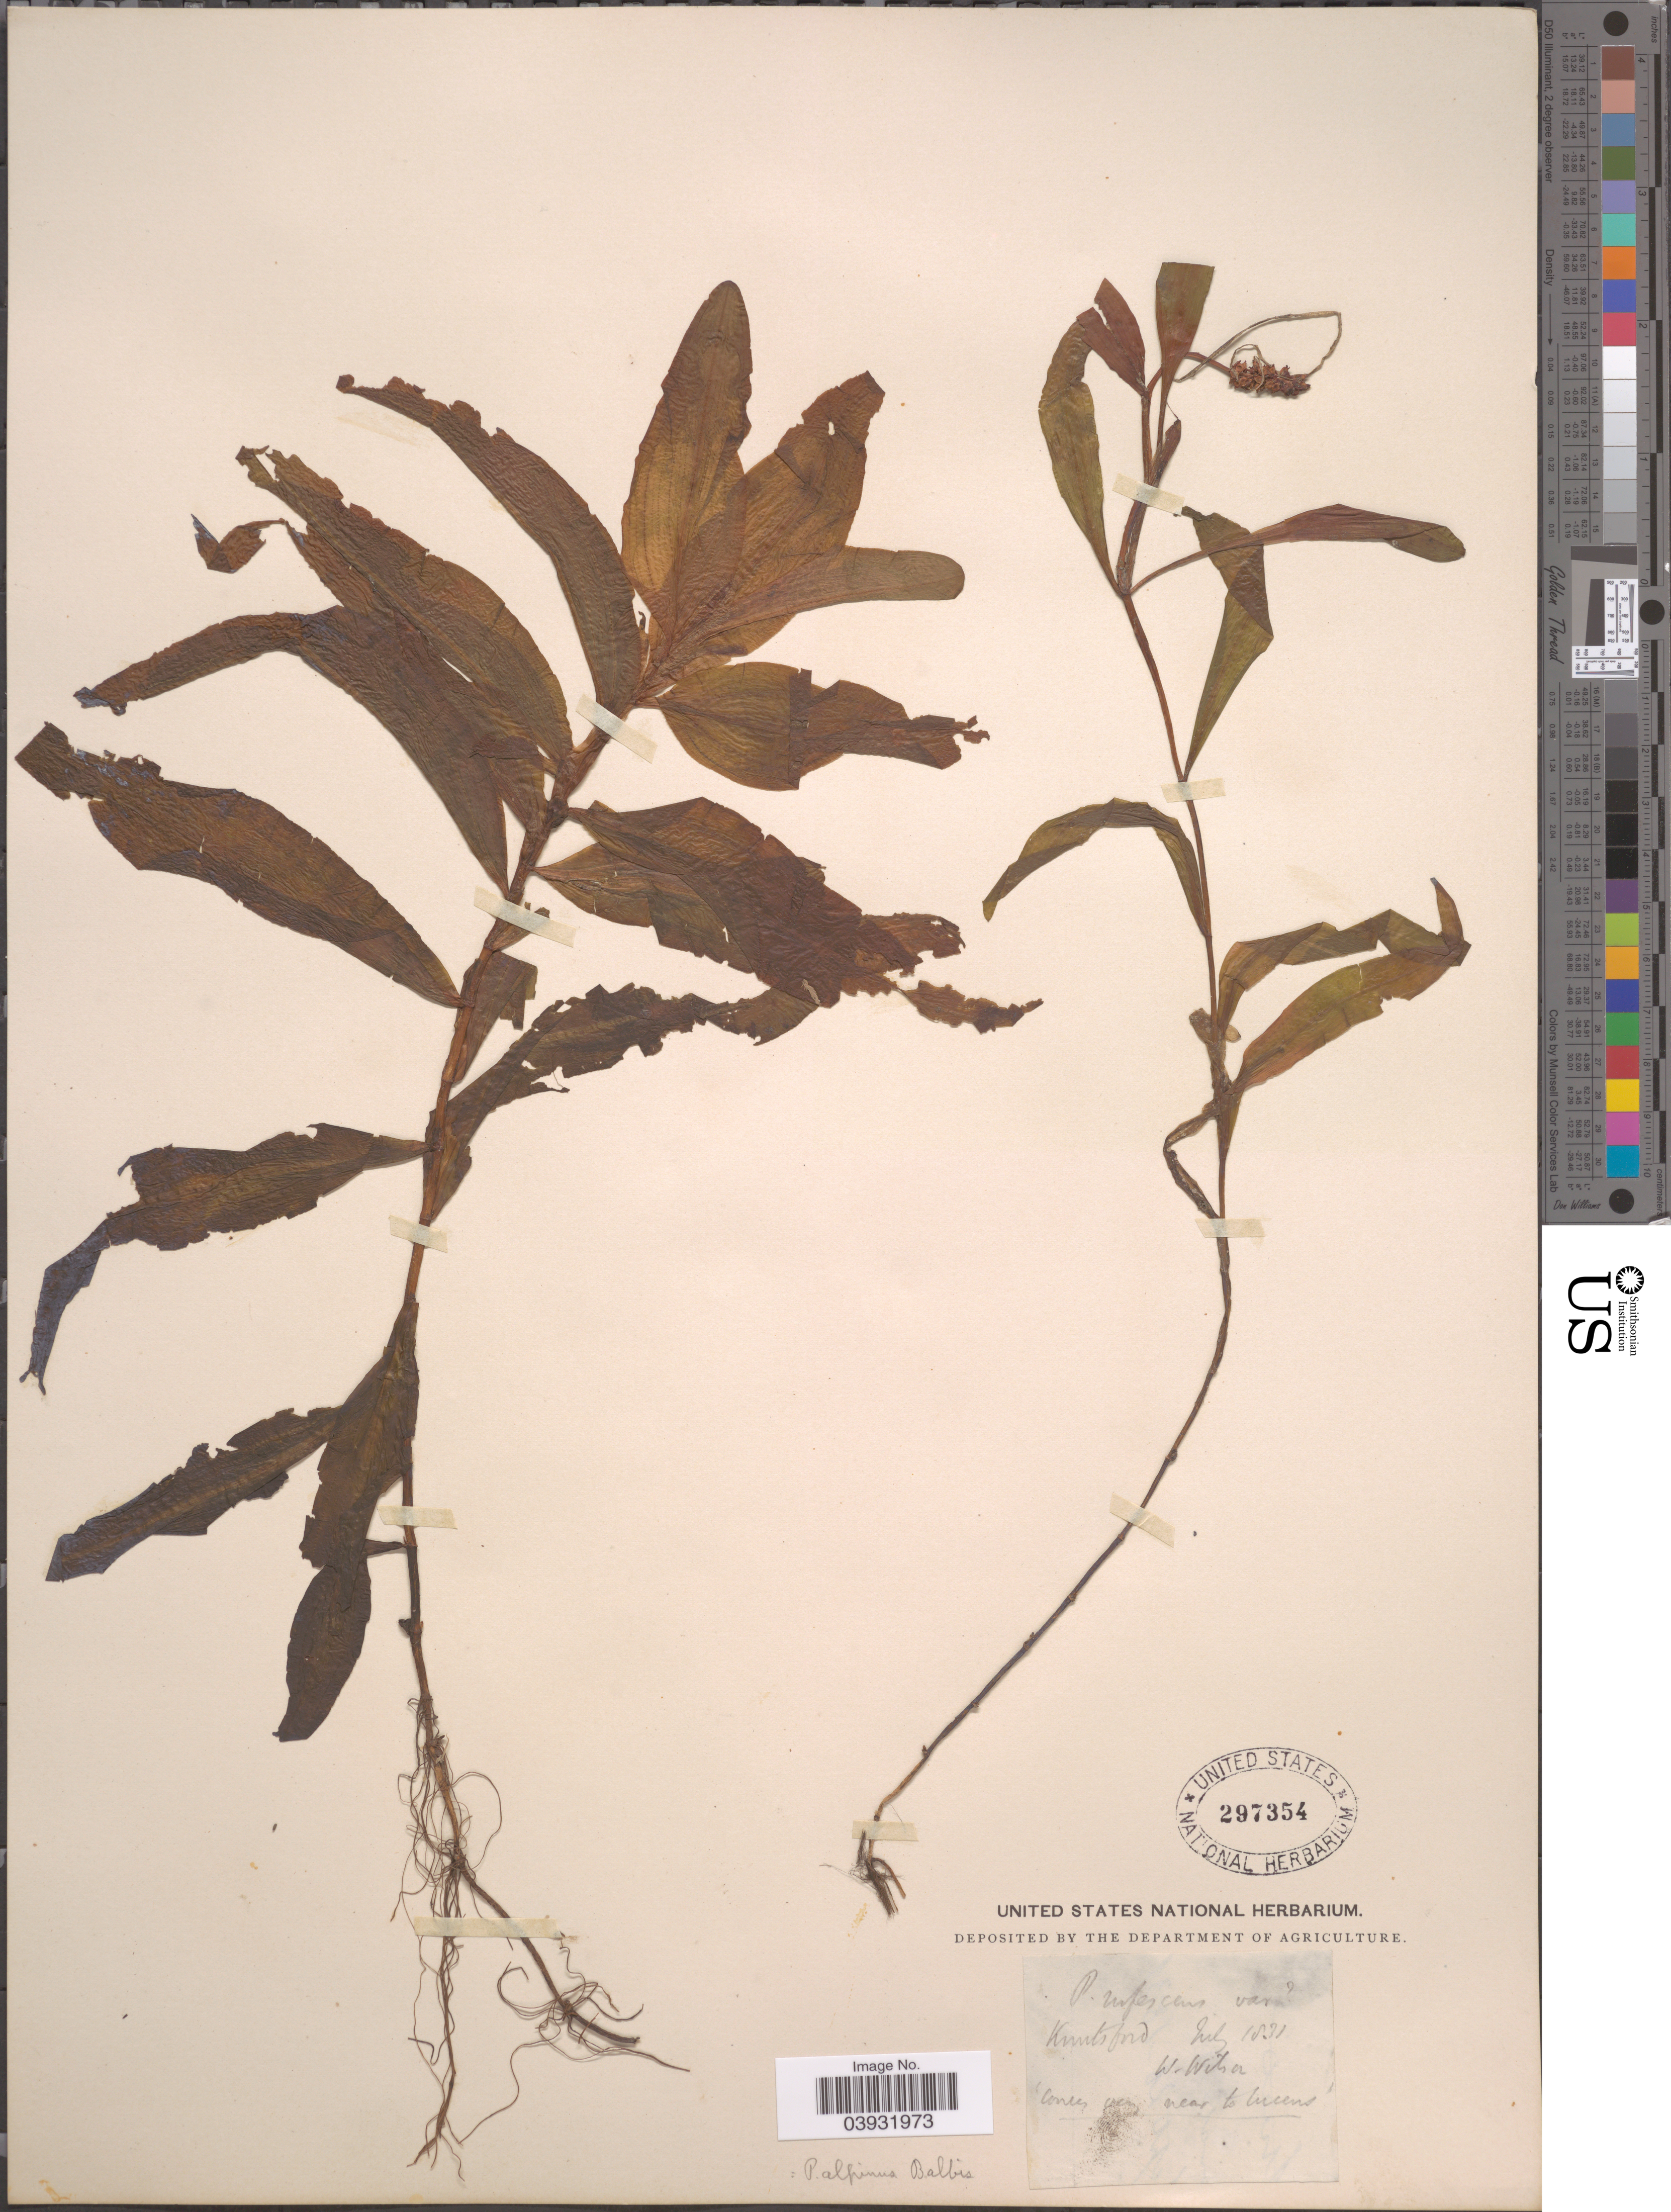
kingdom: Plantae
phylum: Tracheophyta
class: Liliopsida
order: Alismatales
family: Potamogetonaceae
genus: Potamogeton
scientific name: Potamogeton alpinus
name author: Balb.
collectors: W. Wilson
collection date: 1831-07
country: United Kingdom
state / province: England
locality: Knutsford.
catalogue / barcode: US 297354